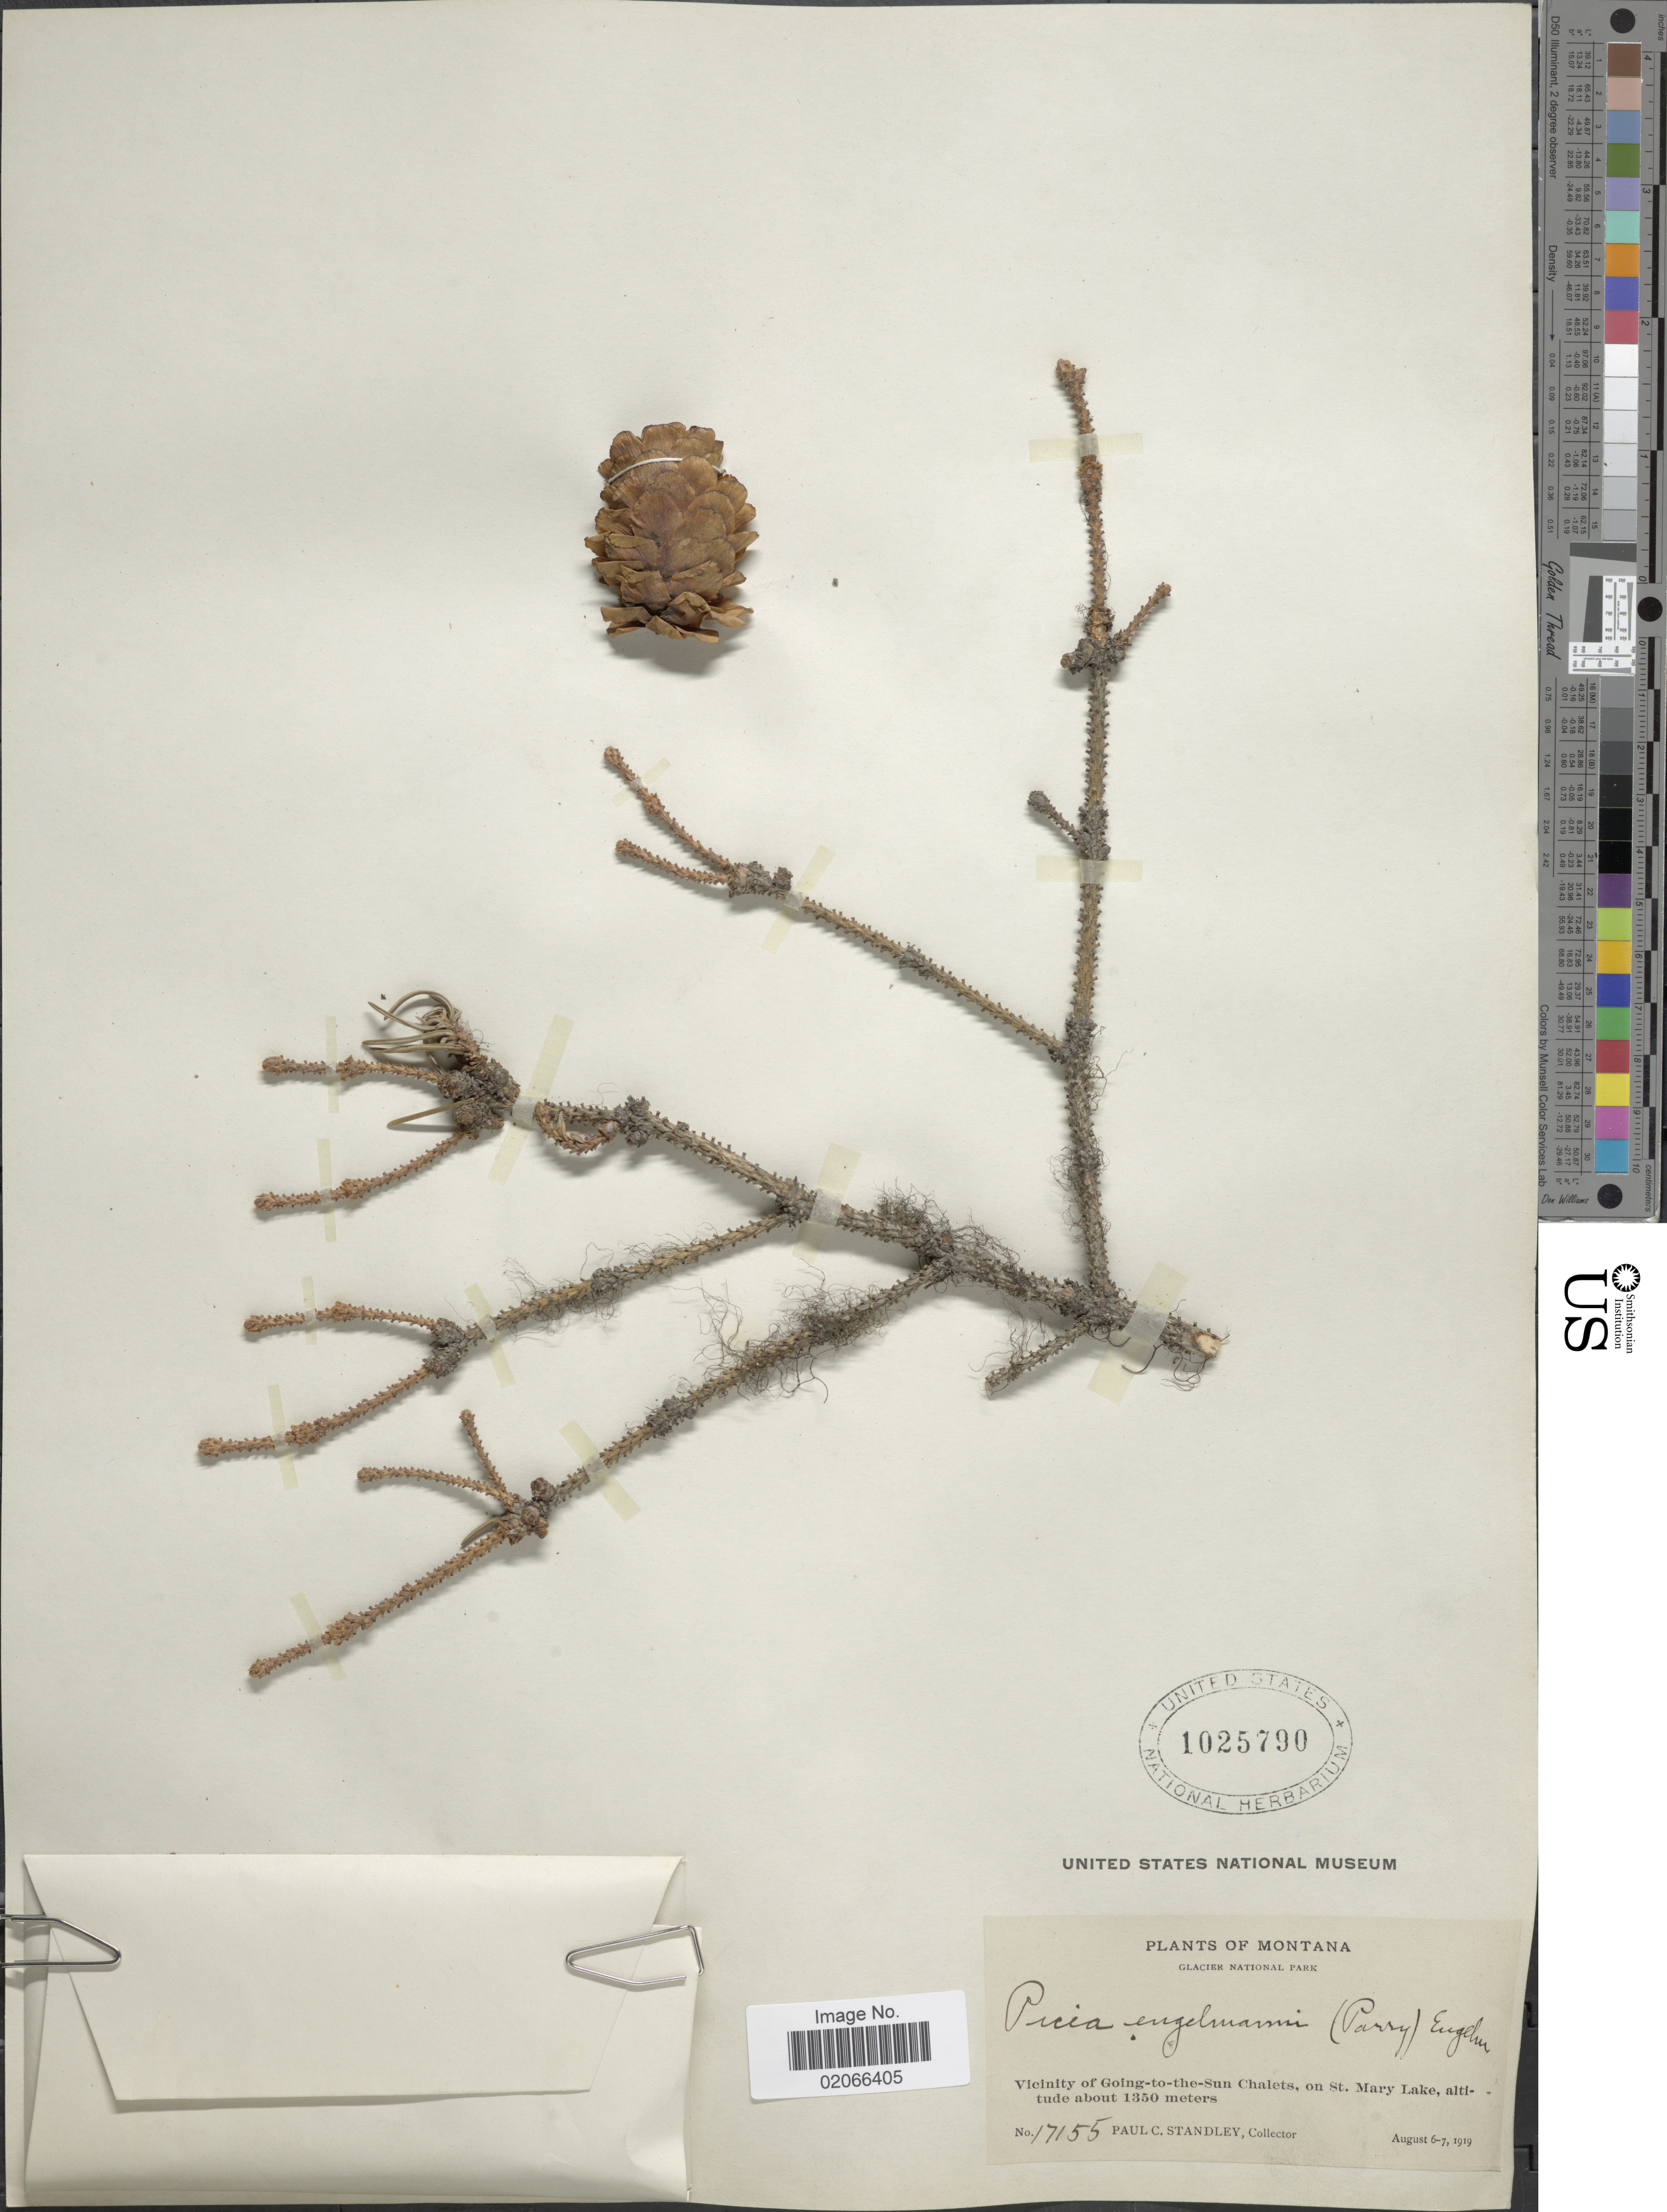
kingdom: Plantae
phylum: Tracheophyta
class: Pinopsida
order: Pinales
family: Pinaceae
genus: Picea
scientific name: Picea engelmannii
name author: Parry ex Engelm.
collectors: P. C. Standley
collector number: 17155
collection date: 1919-08-06/1919-08-07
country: United States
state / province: Montana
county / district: Glacier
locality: Glacier National Park, vicinity of Going-to-the-Sun Chalets, on St. Marry Lake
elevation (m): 1350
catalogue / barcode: US 1025790